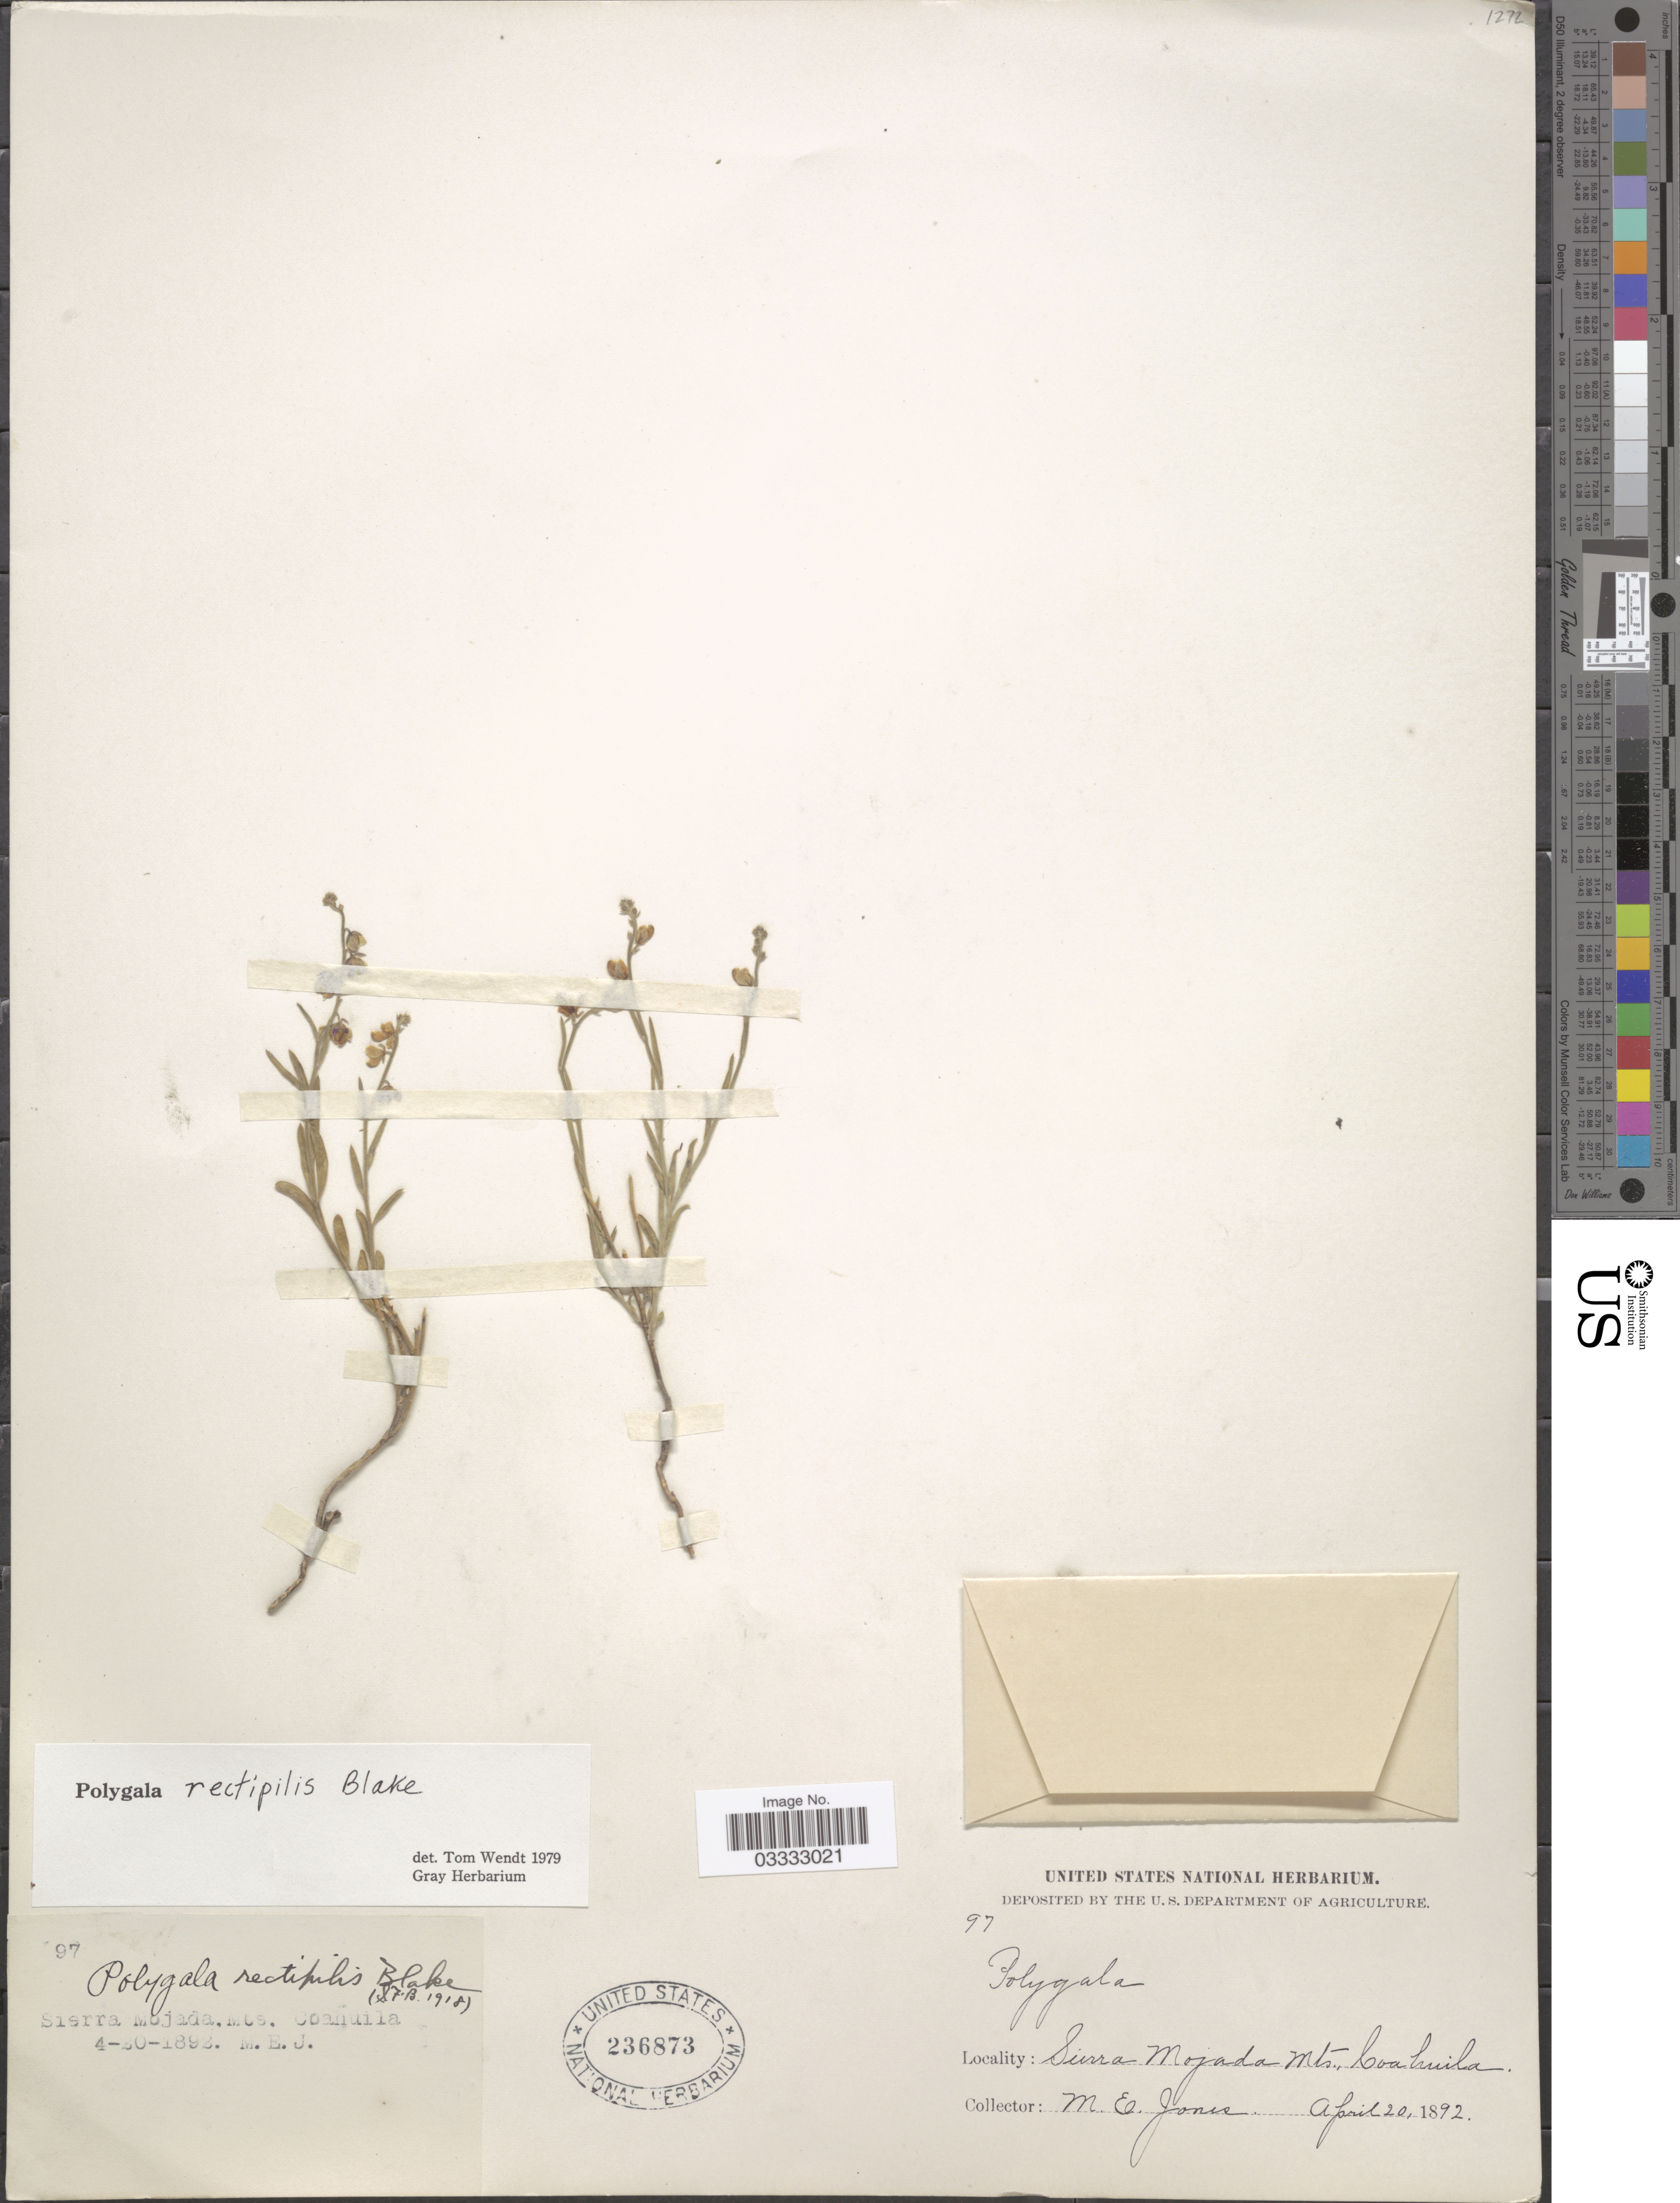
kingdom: Plantae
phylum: Tracheophyta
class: Magnoliopsida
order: Fabales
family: Polygalaceae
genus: Hebecarpa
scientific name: Hebecarpa rectipilis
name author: (S.F. Blake) J.R. Abbott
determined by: Strong, Mark T., (BOT), Smithsonian Institution - National Museum of Natural History (UNITED STATES)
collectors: M. E. Jones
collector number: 97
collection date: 1892-04-20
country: Mexico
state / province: Coahuila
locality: Sierra Mojada Mts.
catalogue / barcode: US 236873